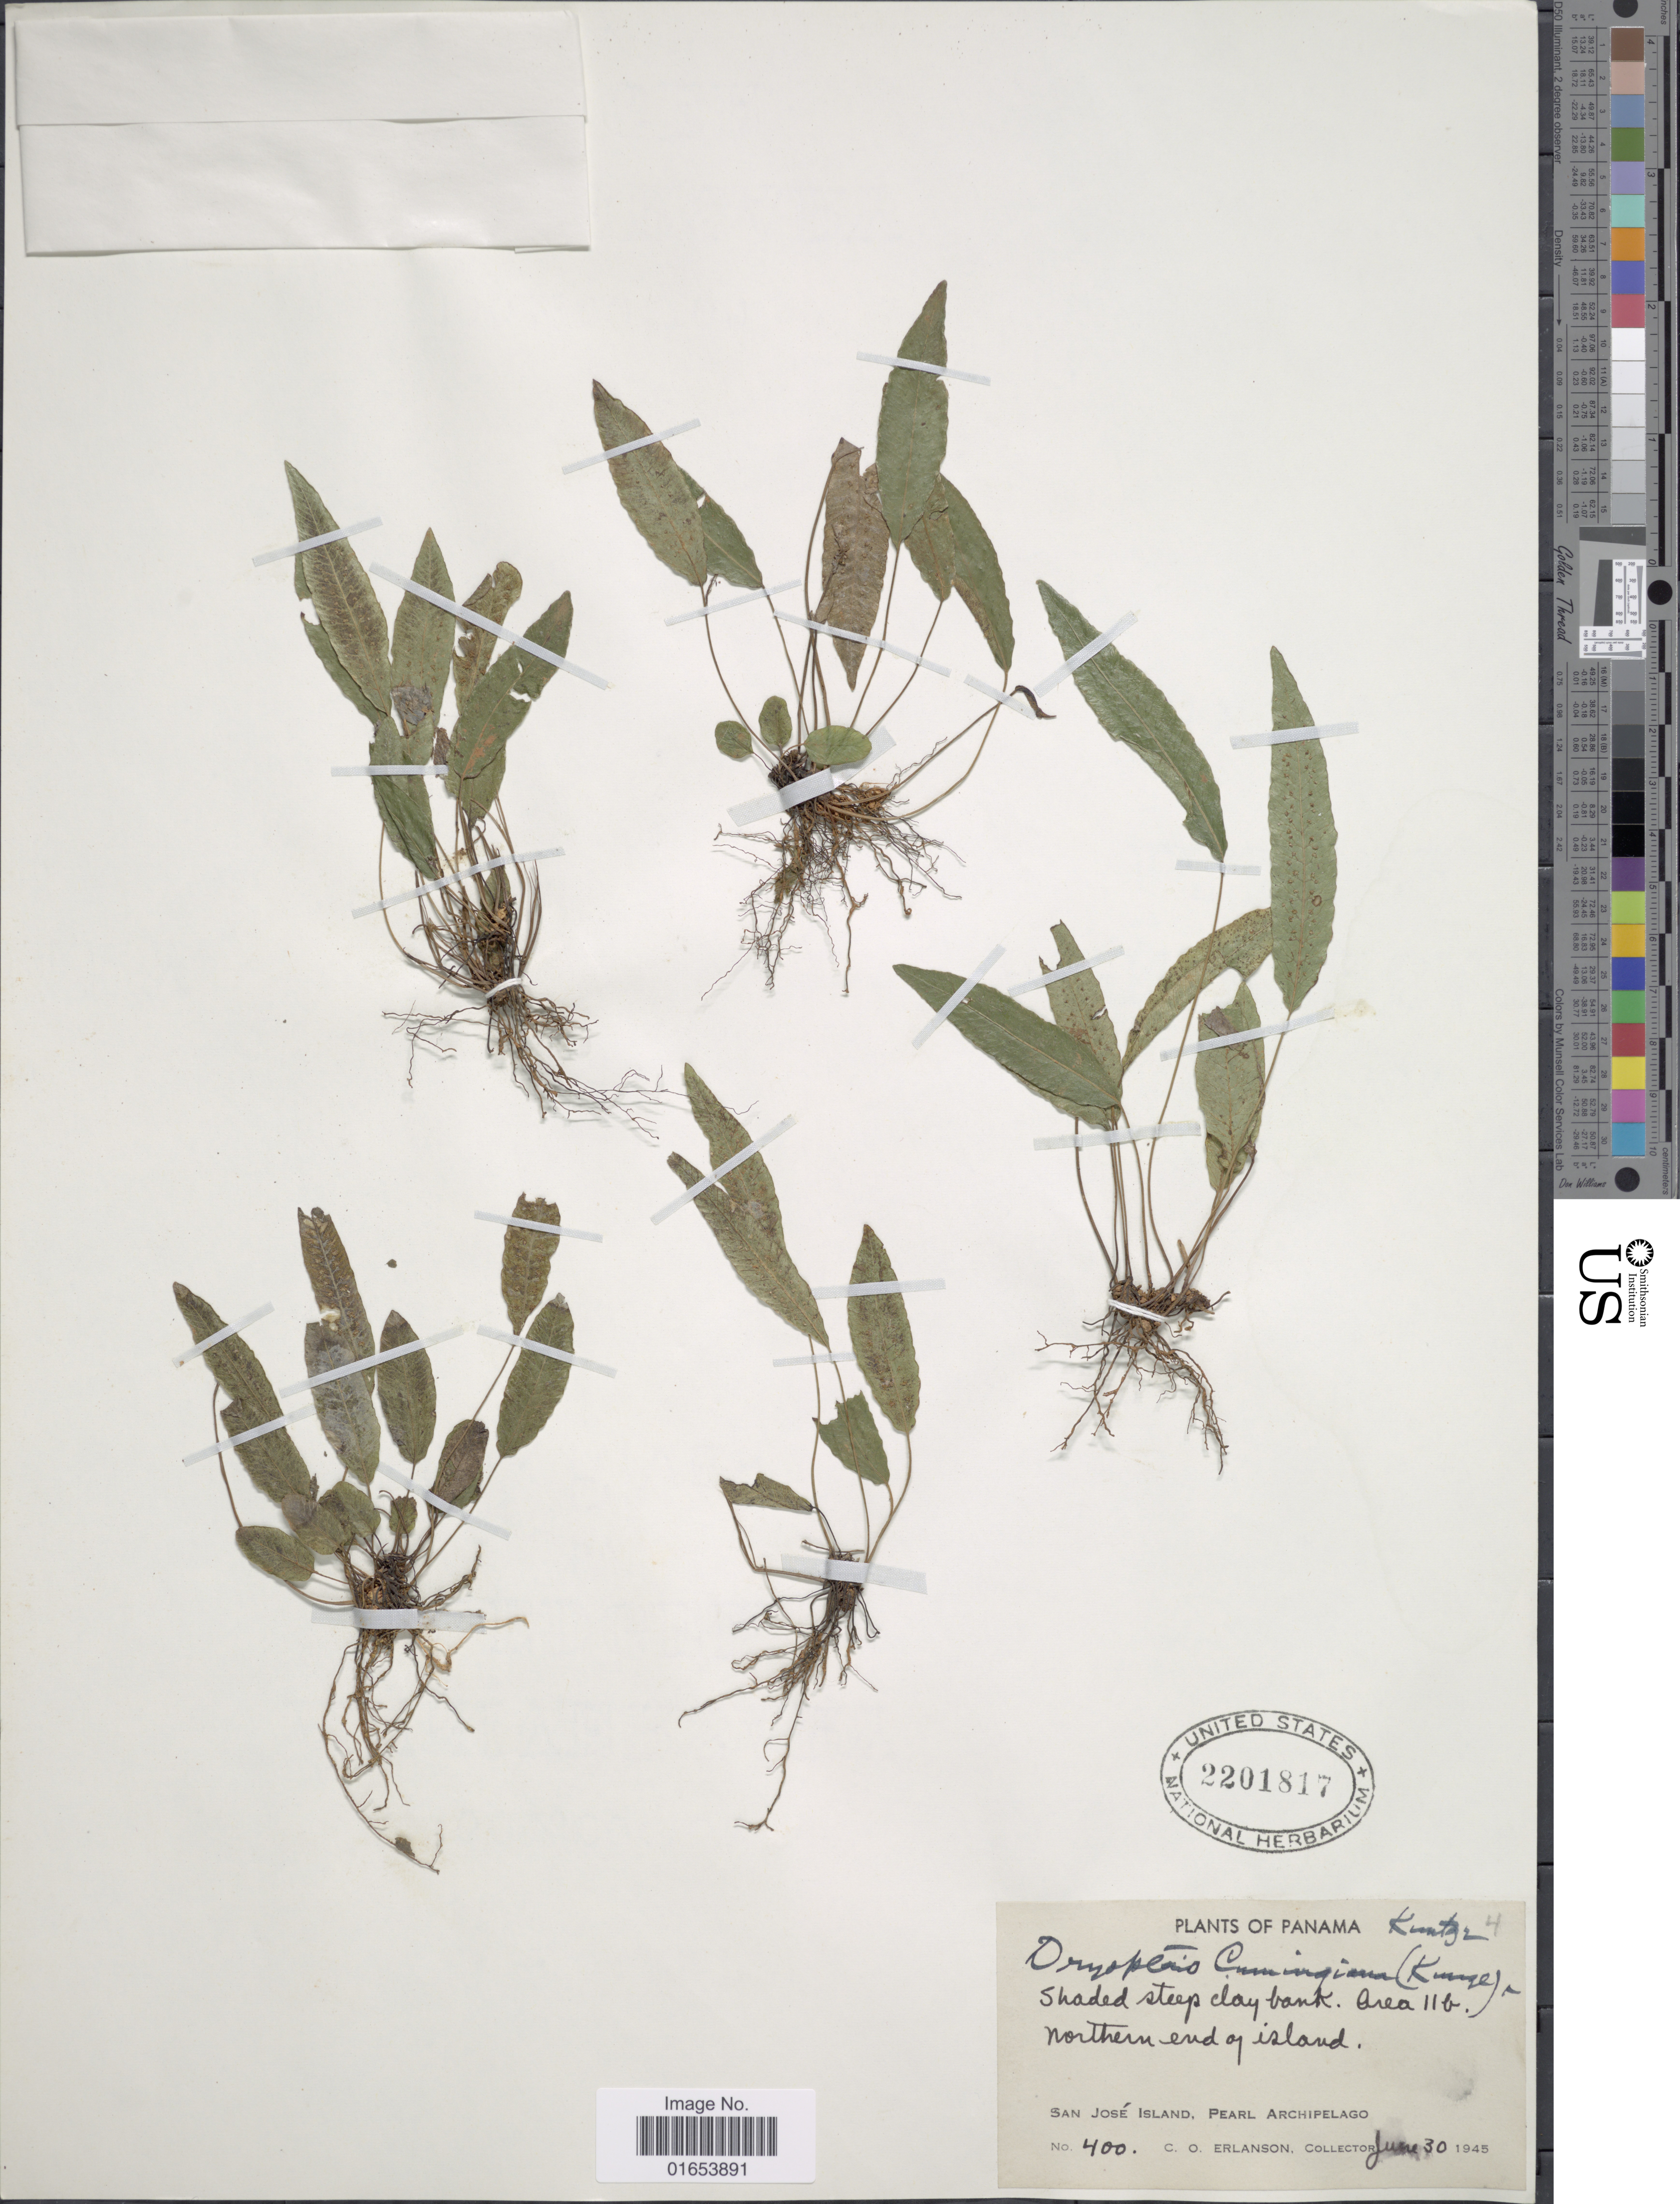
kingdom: Plantae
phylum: Tracheophyta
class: Polypodiopsida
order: Polypodiales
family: Thelypteridaceae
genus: Goniopteris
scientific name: Goniopteris cumingiana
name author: (Kunze) de Jonch. & Sen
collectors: C. O. Erlanson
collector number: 400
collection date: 1945-06-30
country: Panama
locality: San Jose Island, Pearl Archipelago, Panama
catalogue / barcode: US 2201817